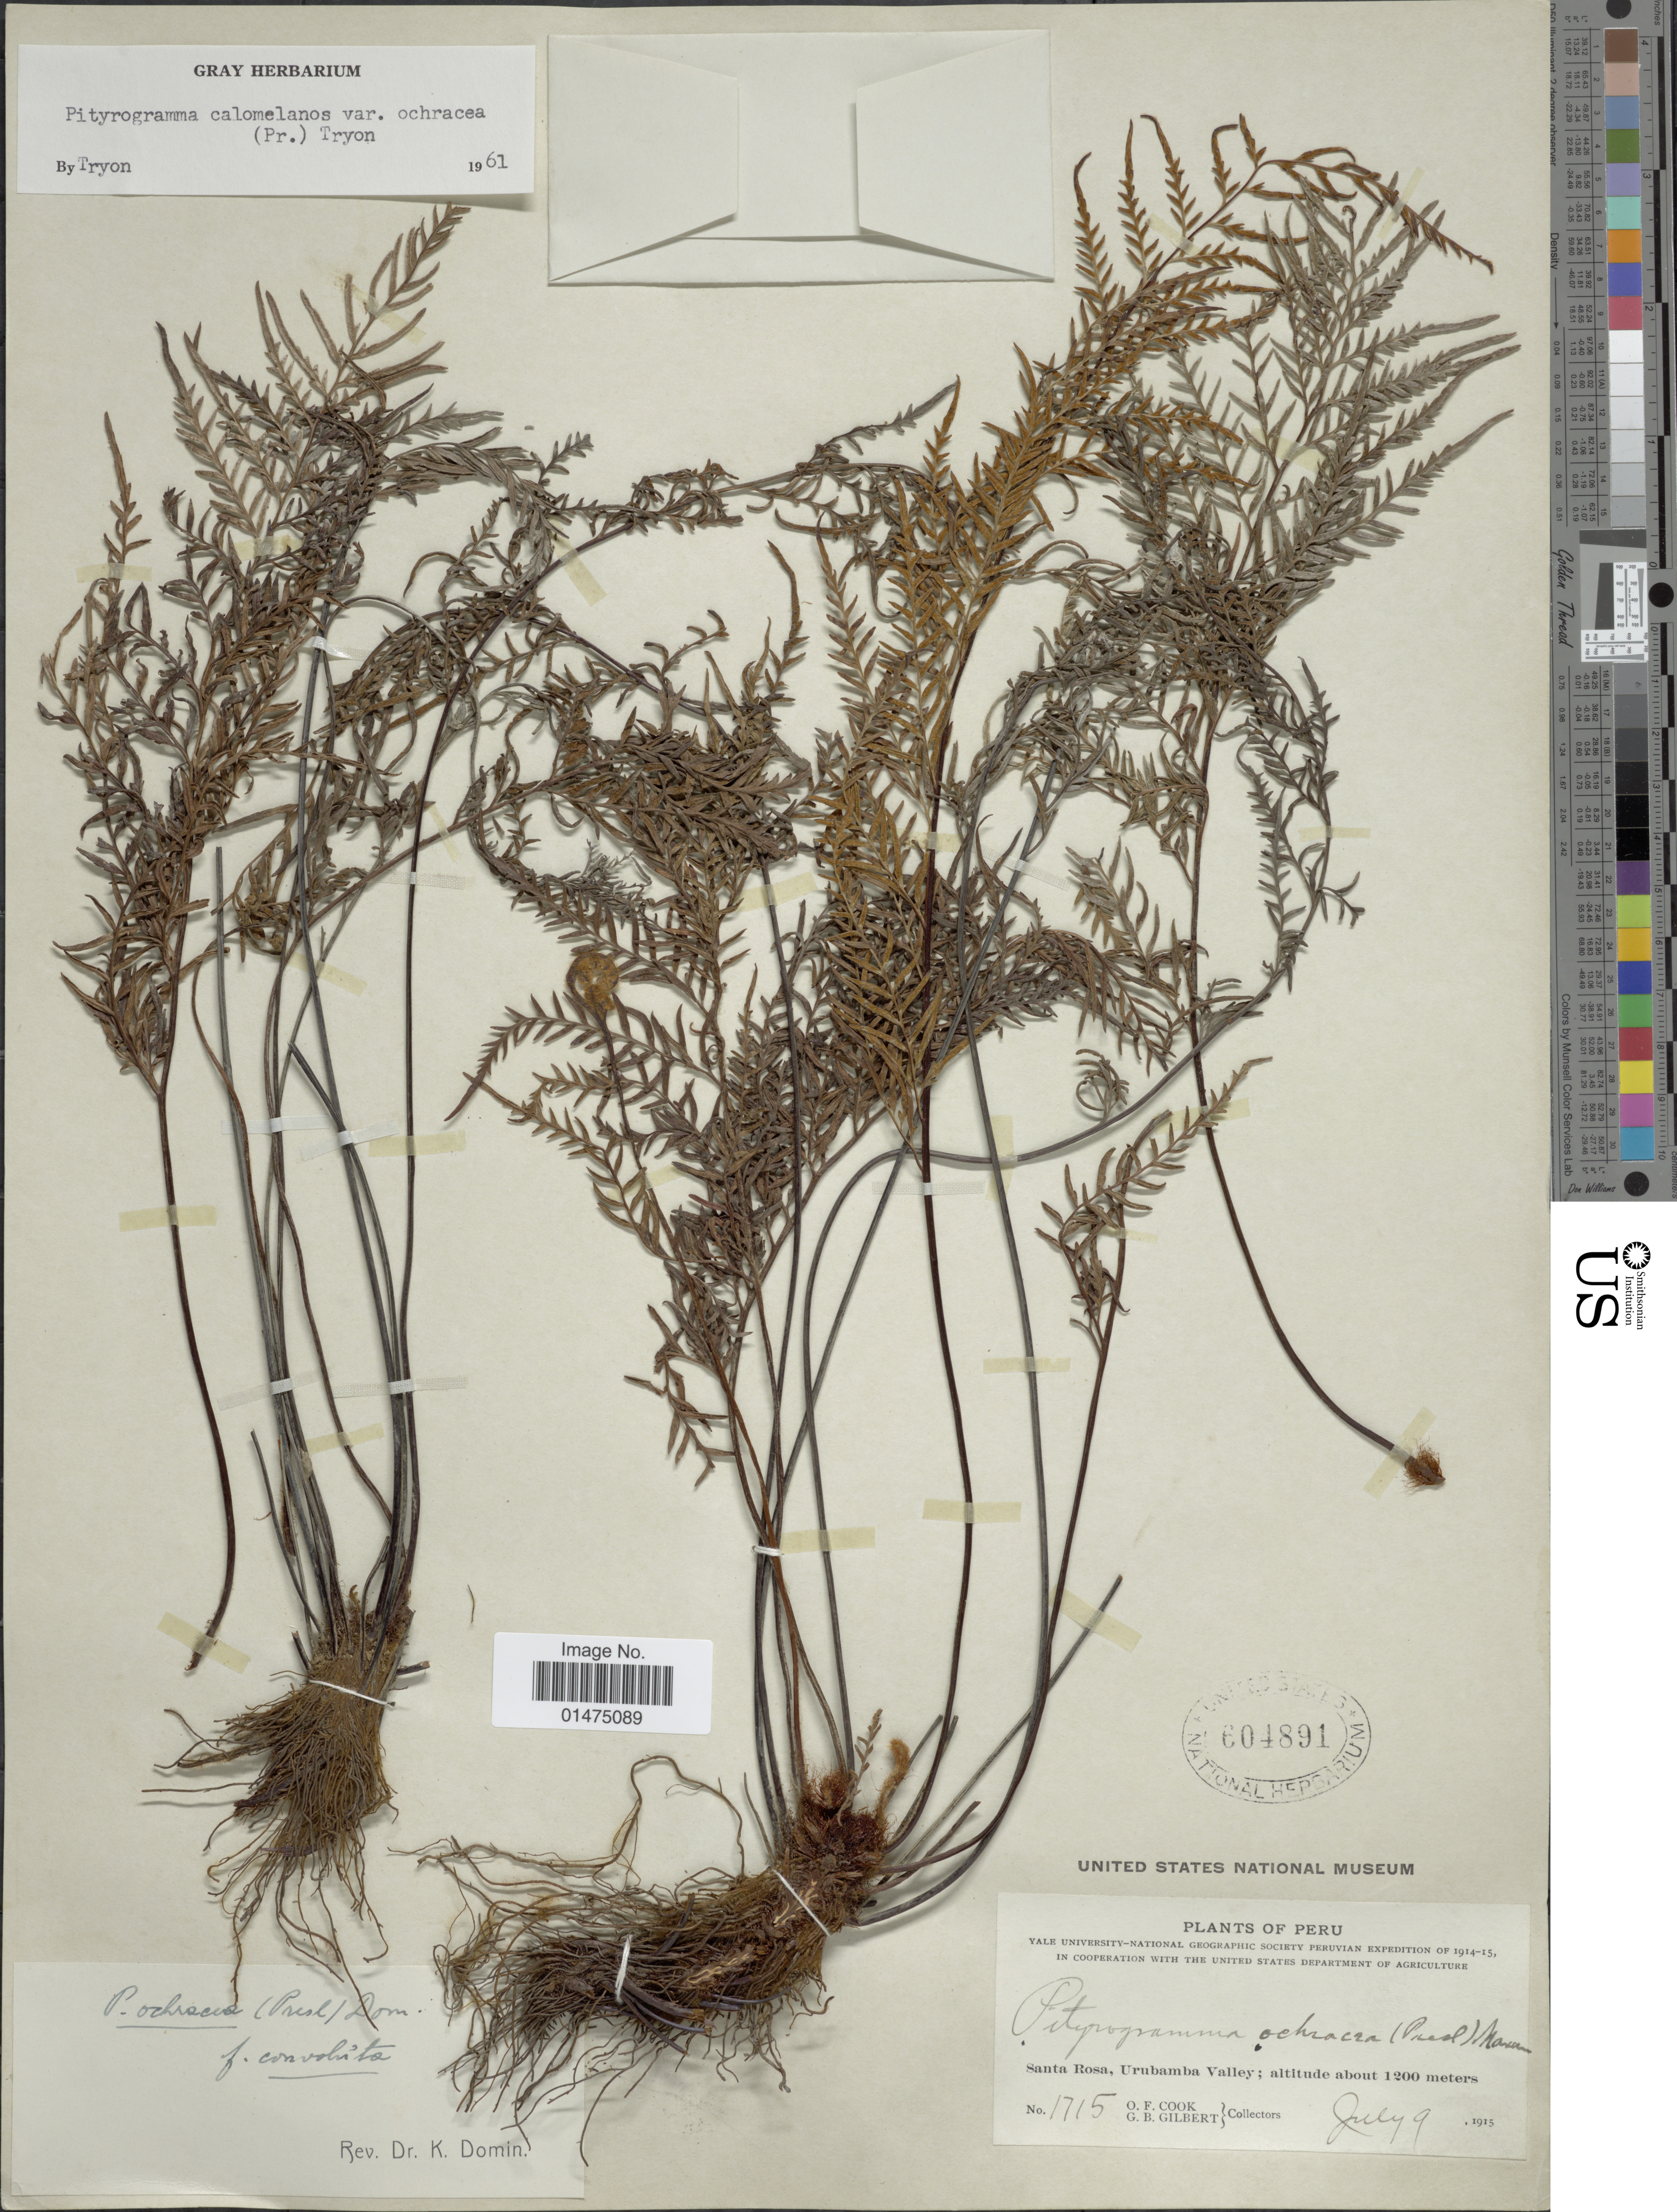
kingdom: Plantae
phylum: Tracheophyta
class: Polypodiopsida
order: Polypodiales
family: Pteridaceae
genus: Pityrogramma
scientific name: Pityrogramma ochracea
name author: (C. Presl) Domin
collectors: O. F. Cook & G. B. Gilbert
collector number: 1715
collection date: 1915-07-09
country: Peru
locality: Santa Rosa, Urumbamba Valley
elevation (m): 1200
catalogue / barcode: US 604891